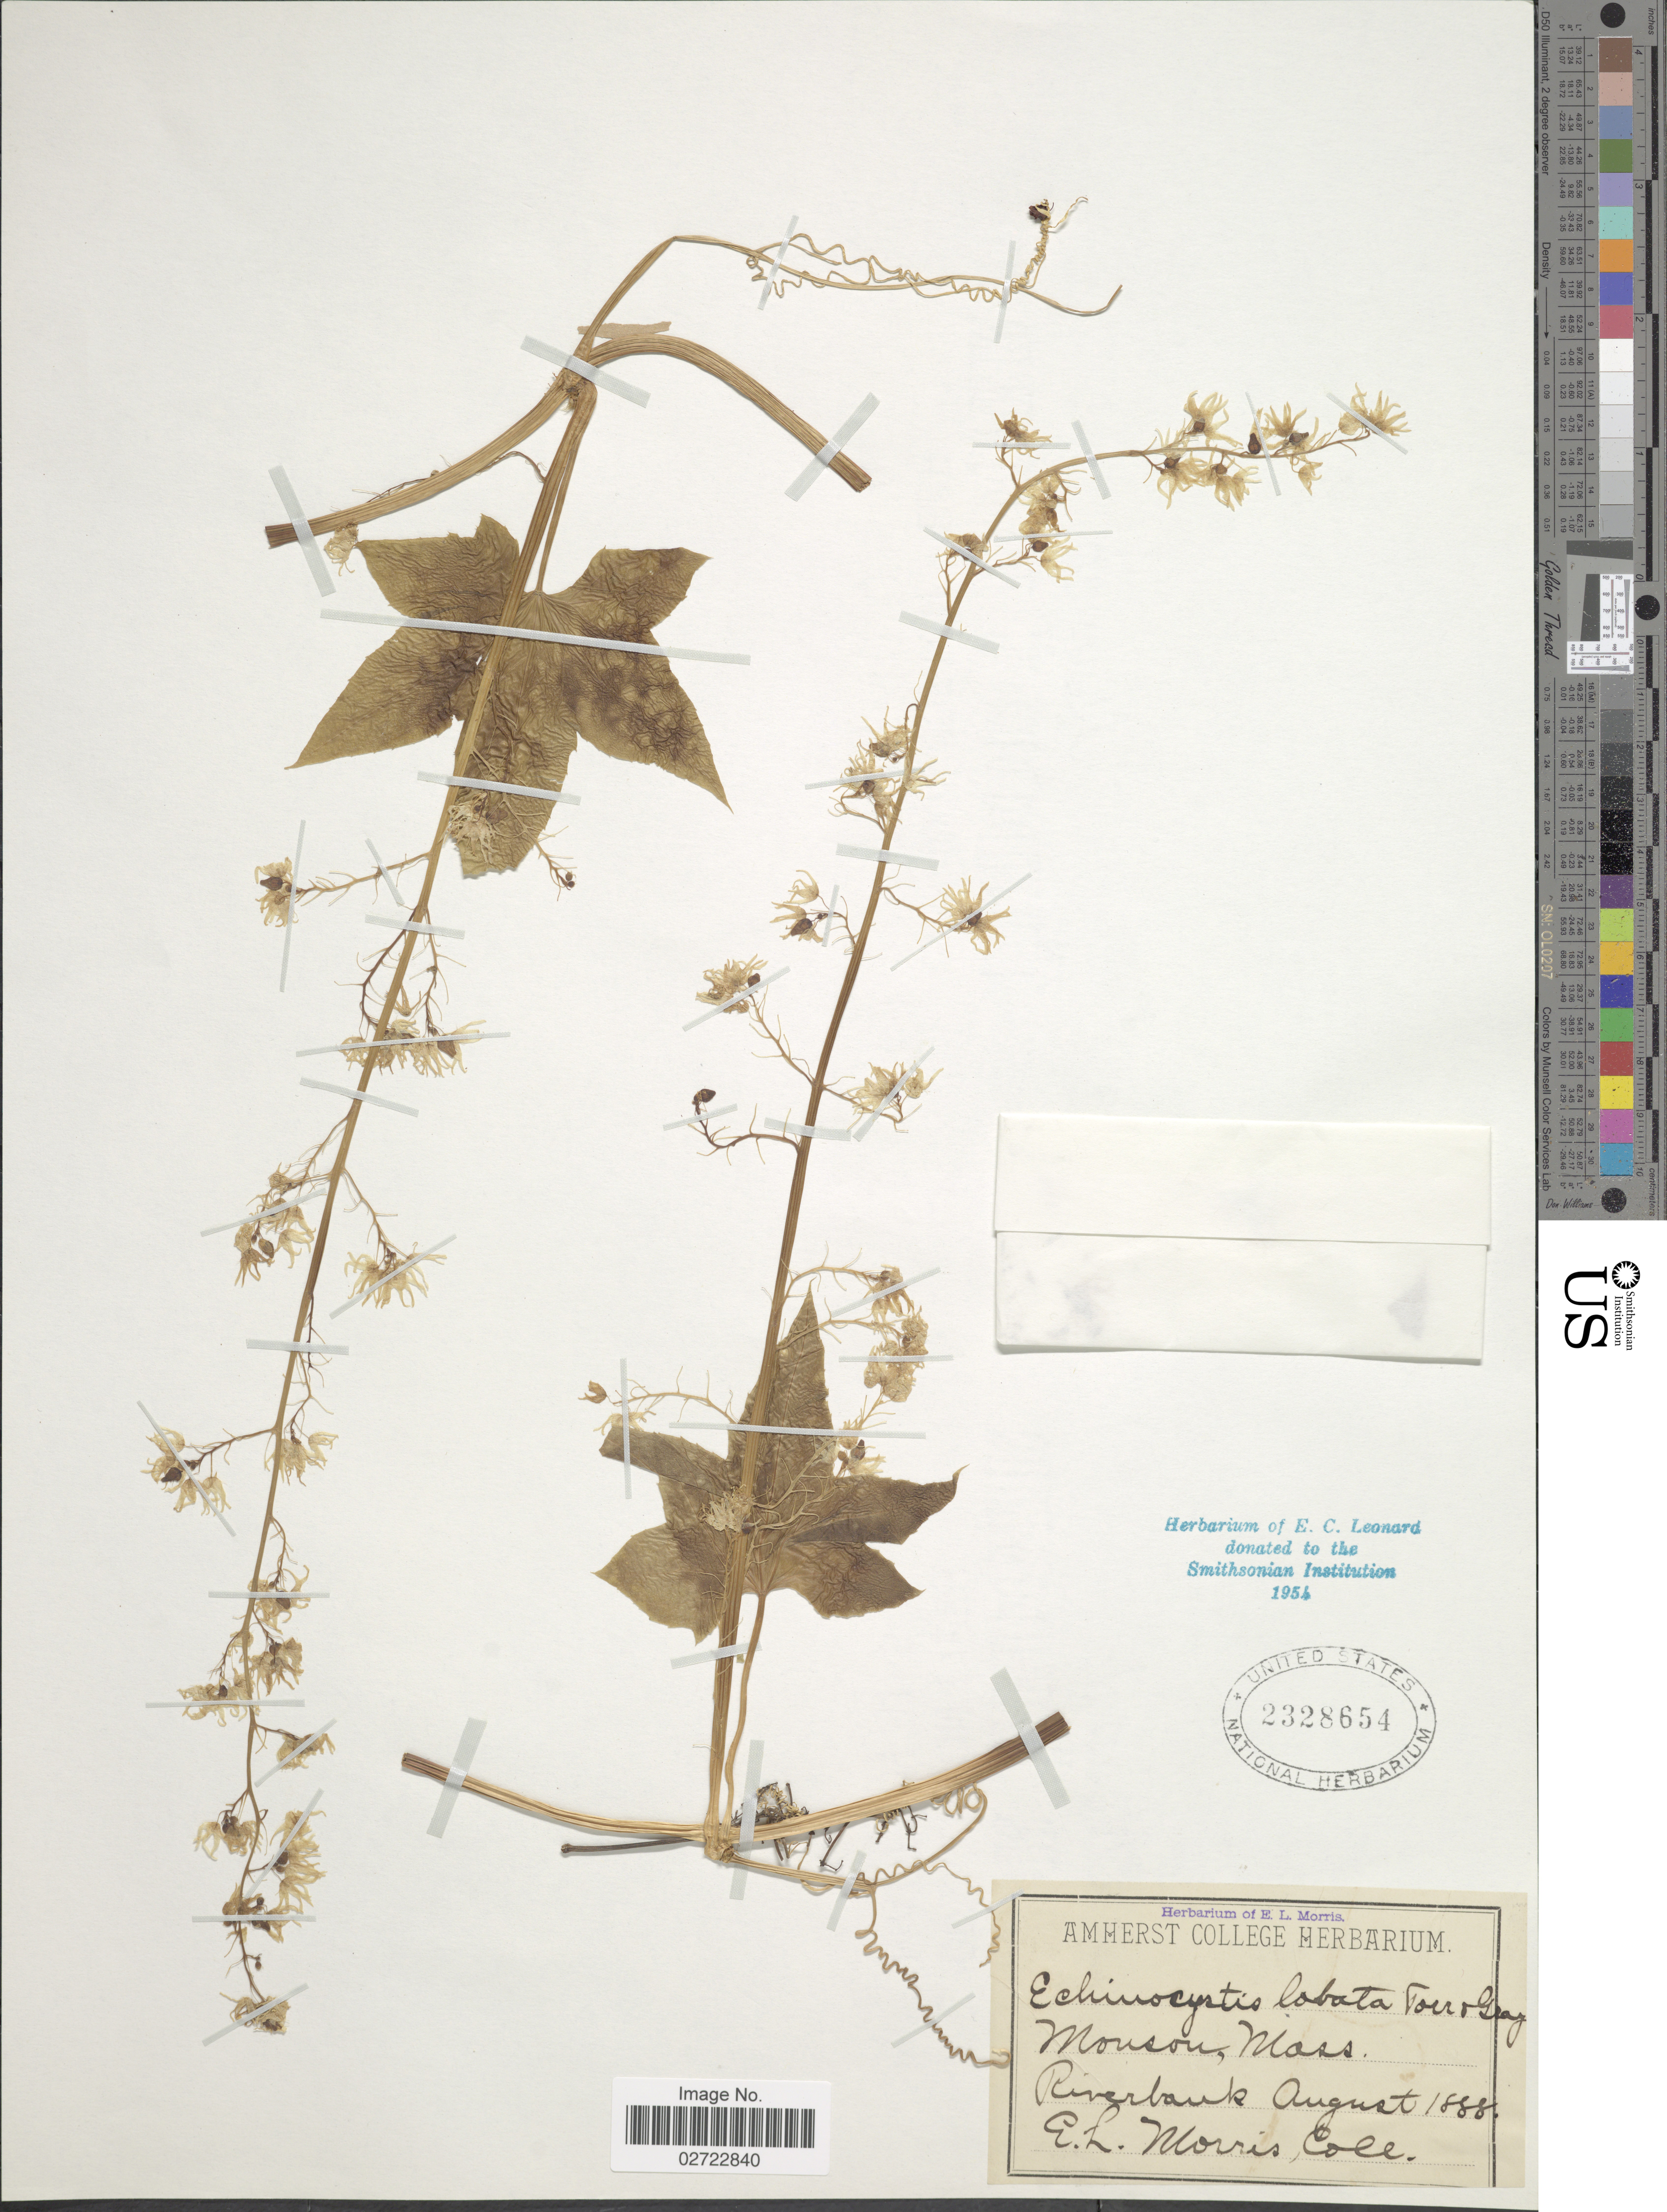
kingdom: Plantae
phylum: Tracheophyta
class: Magnoliopsida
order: Cucurbitales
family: Cucurbitaceae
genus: Echinocystis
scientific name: Echinocystis lobata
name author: (Michx.) Torr. & A. Gray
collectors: E. Morris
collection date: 1888-08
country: United States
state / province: Massachusetts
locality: Monson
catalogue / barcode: US 2328654